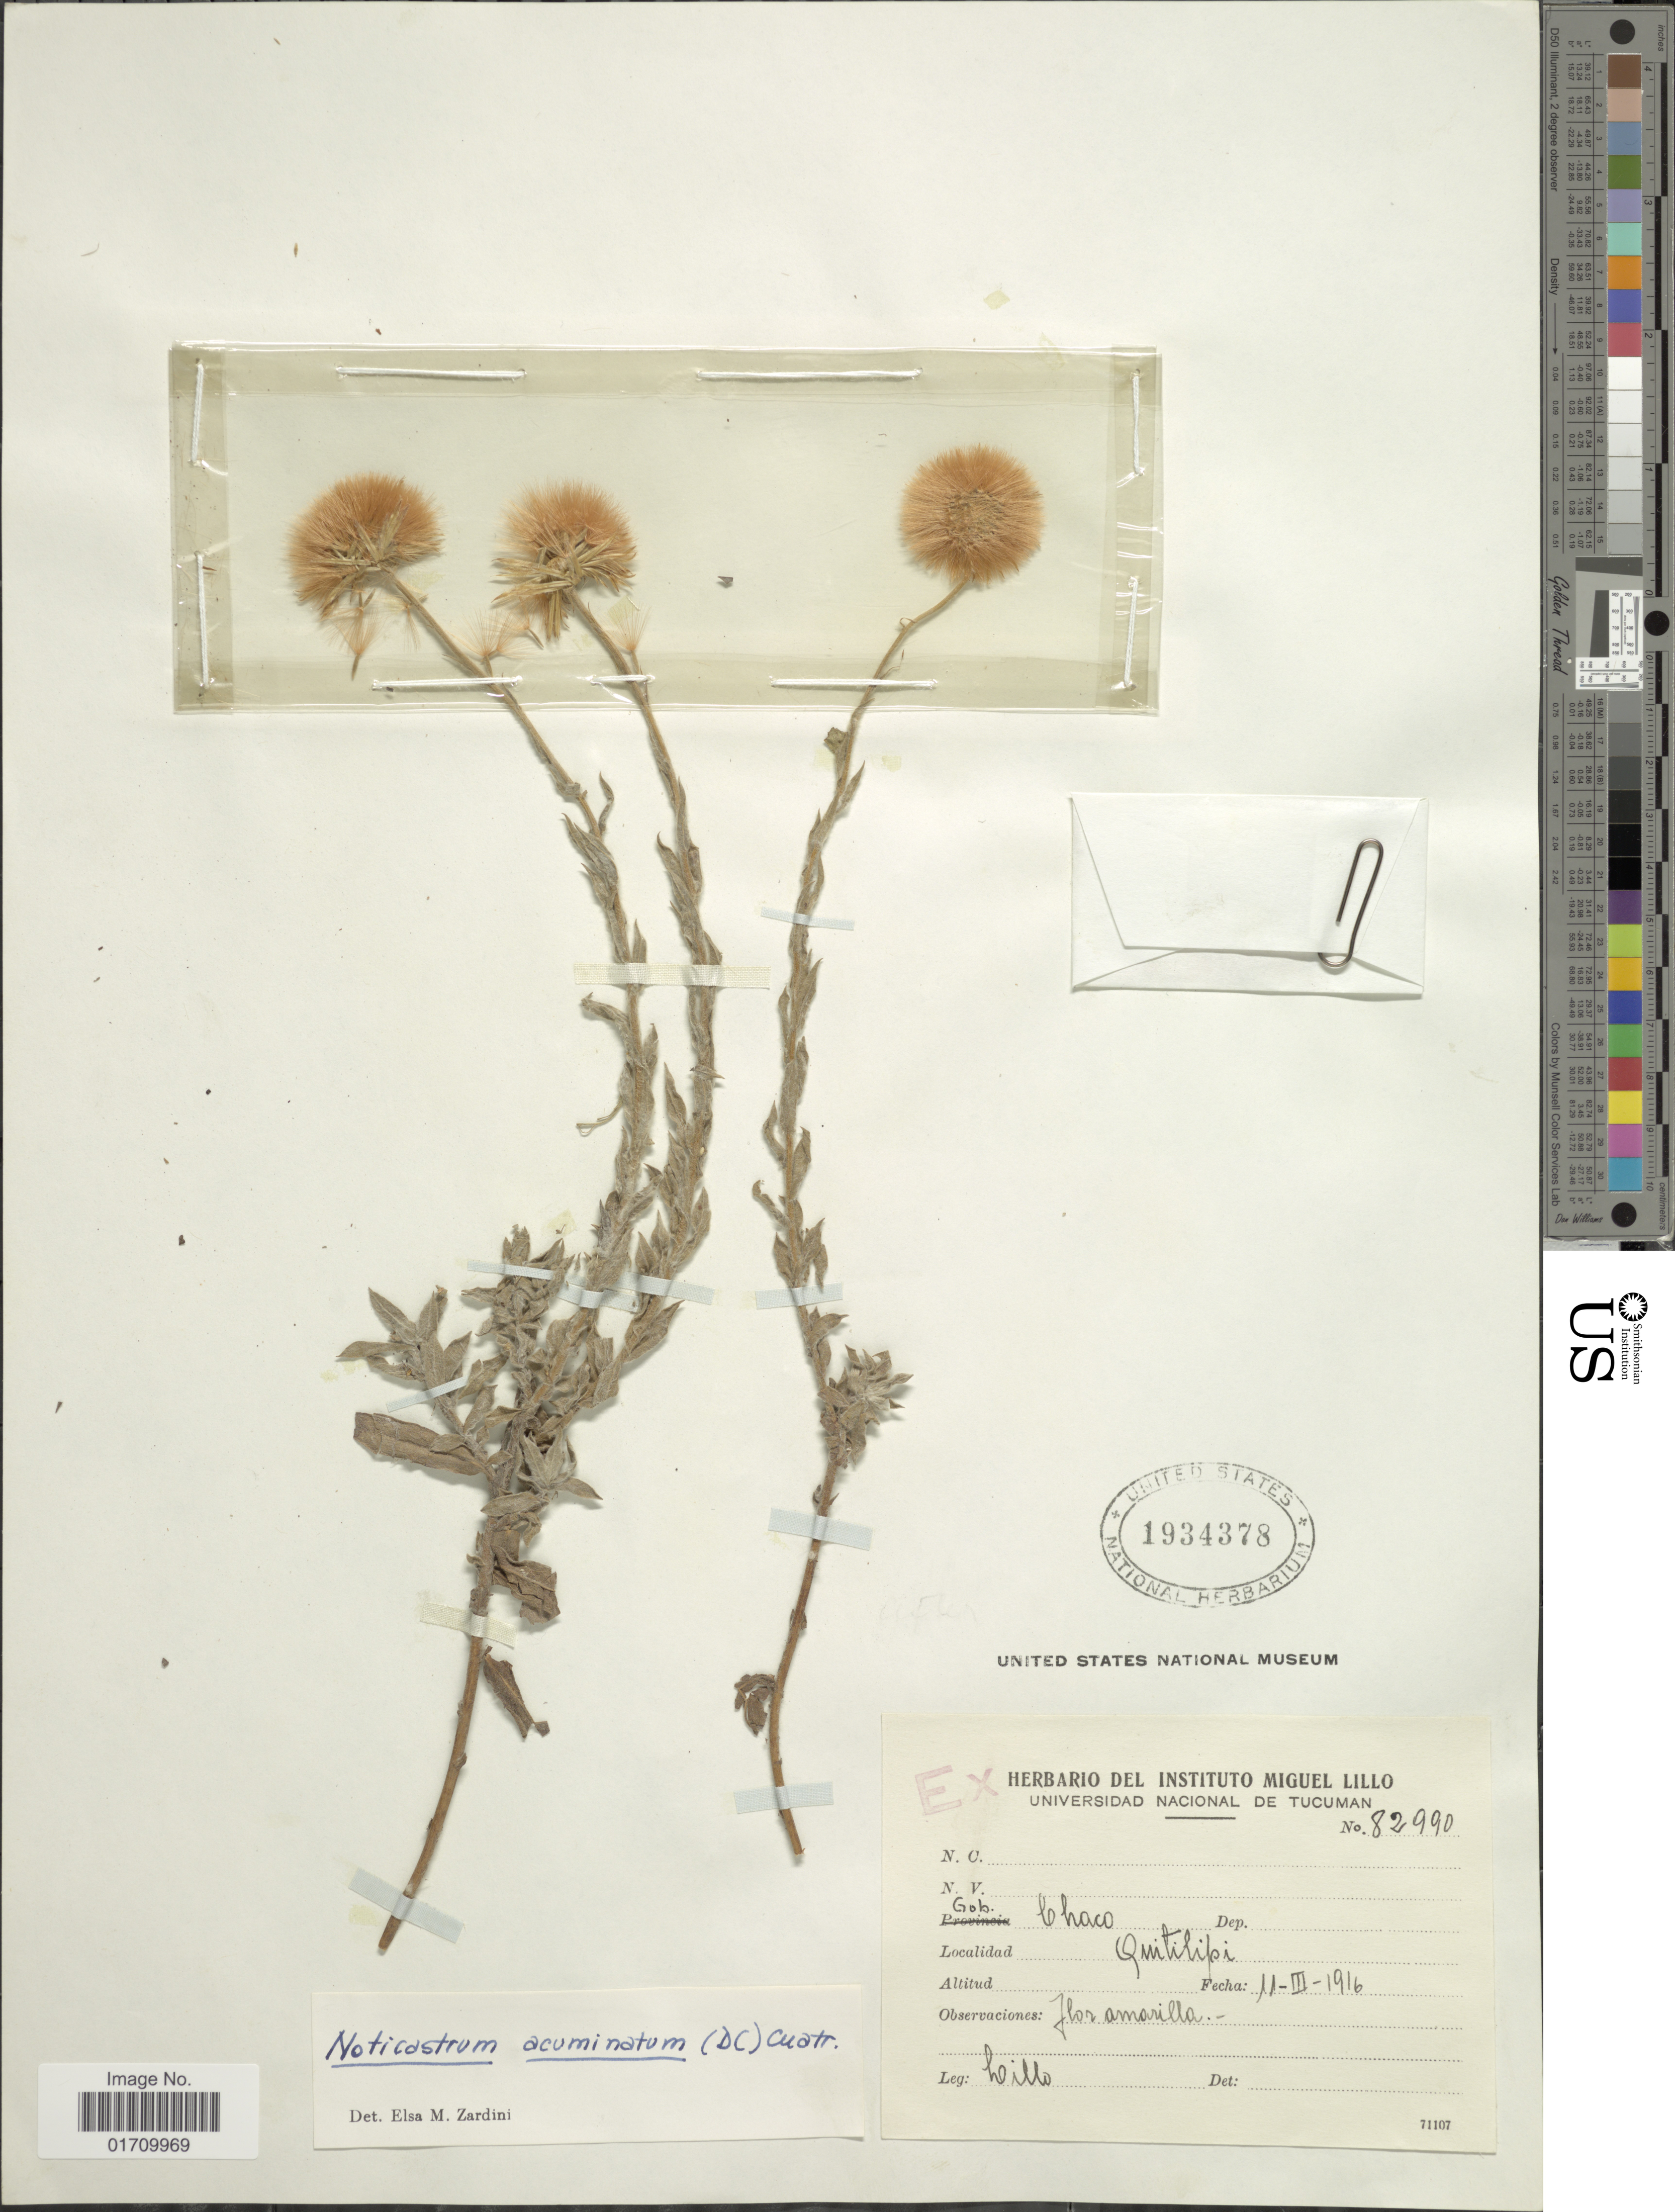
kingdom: Plantae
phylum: Tracheophyta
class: Magnoliopsida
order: Asterales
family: Asteraceae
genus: Noticastrum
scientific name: Noticastrum acuminatum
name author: (DC.) Cuatrec.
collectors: -. Lillo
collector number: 82990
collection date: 1916-03-11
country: Argentina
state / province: Chaco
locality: Quitilipi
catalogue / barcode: US 1934378